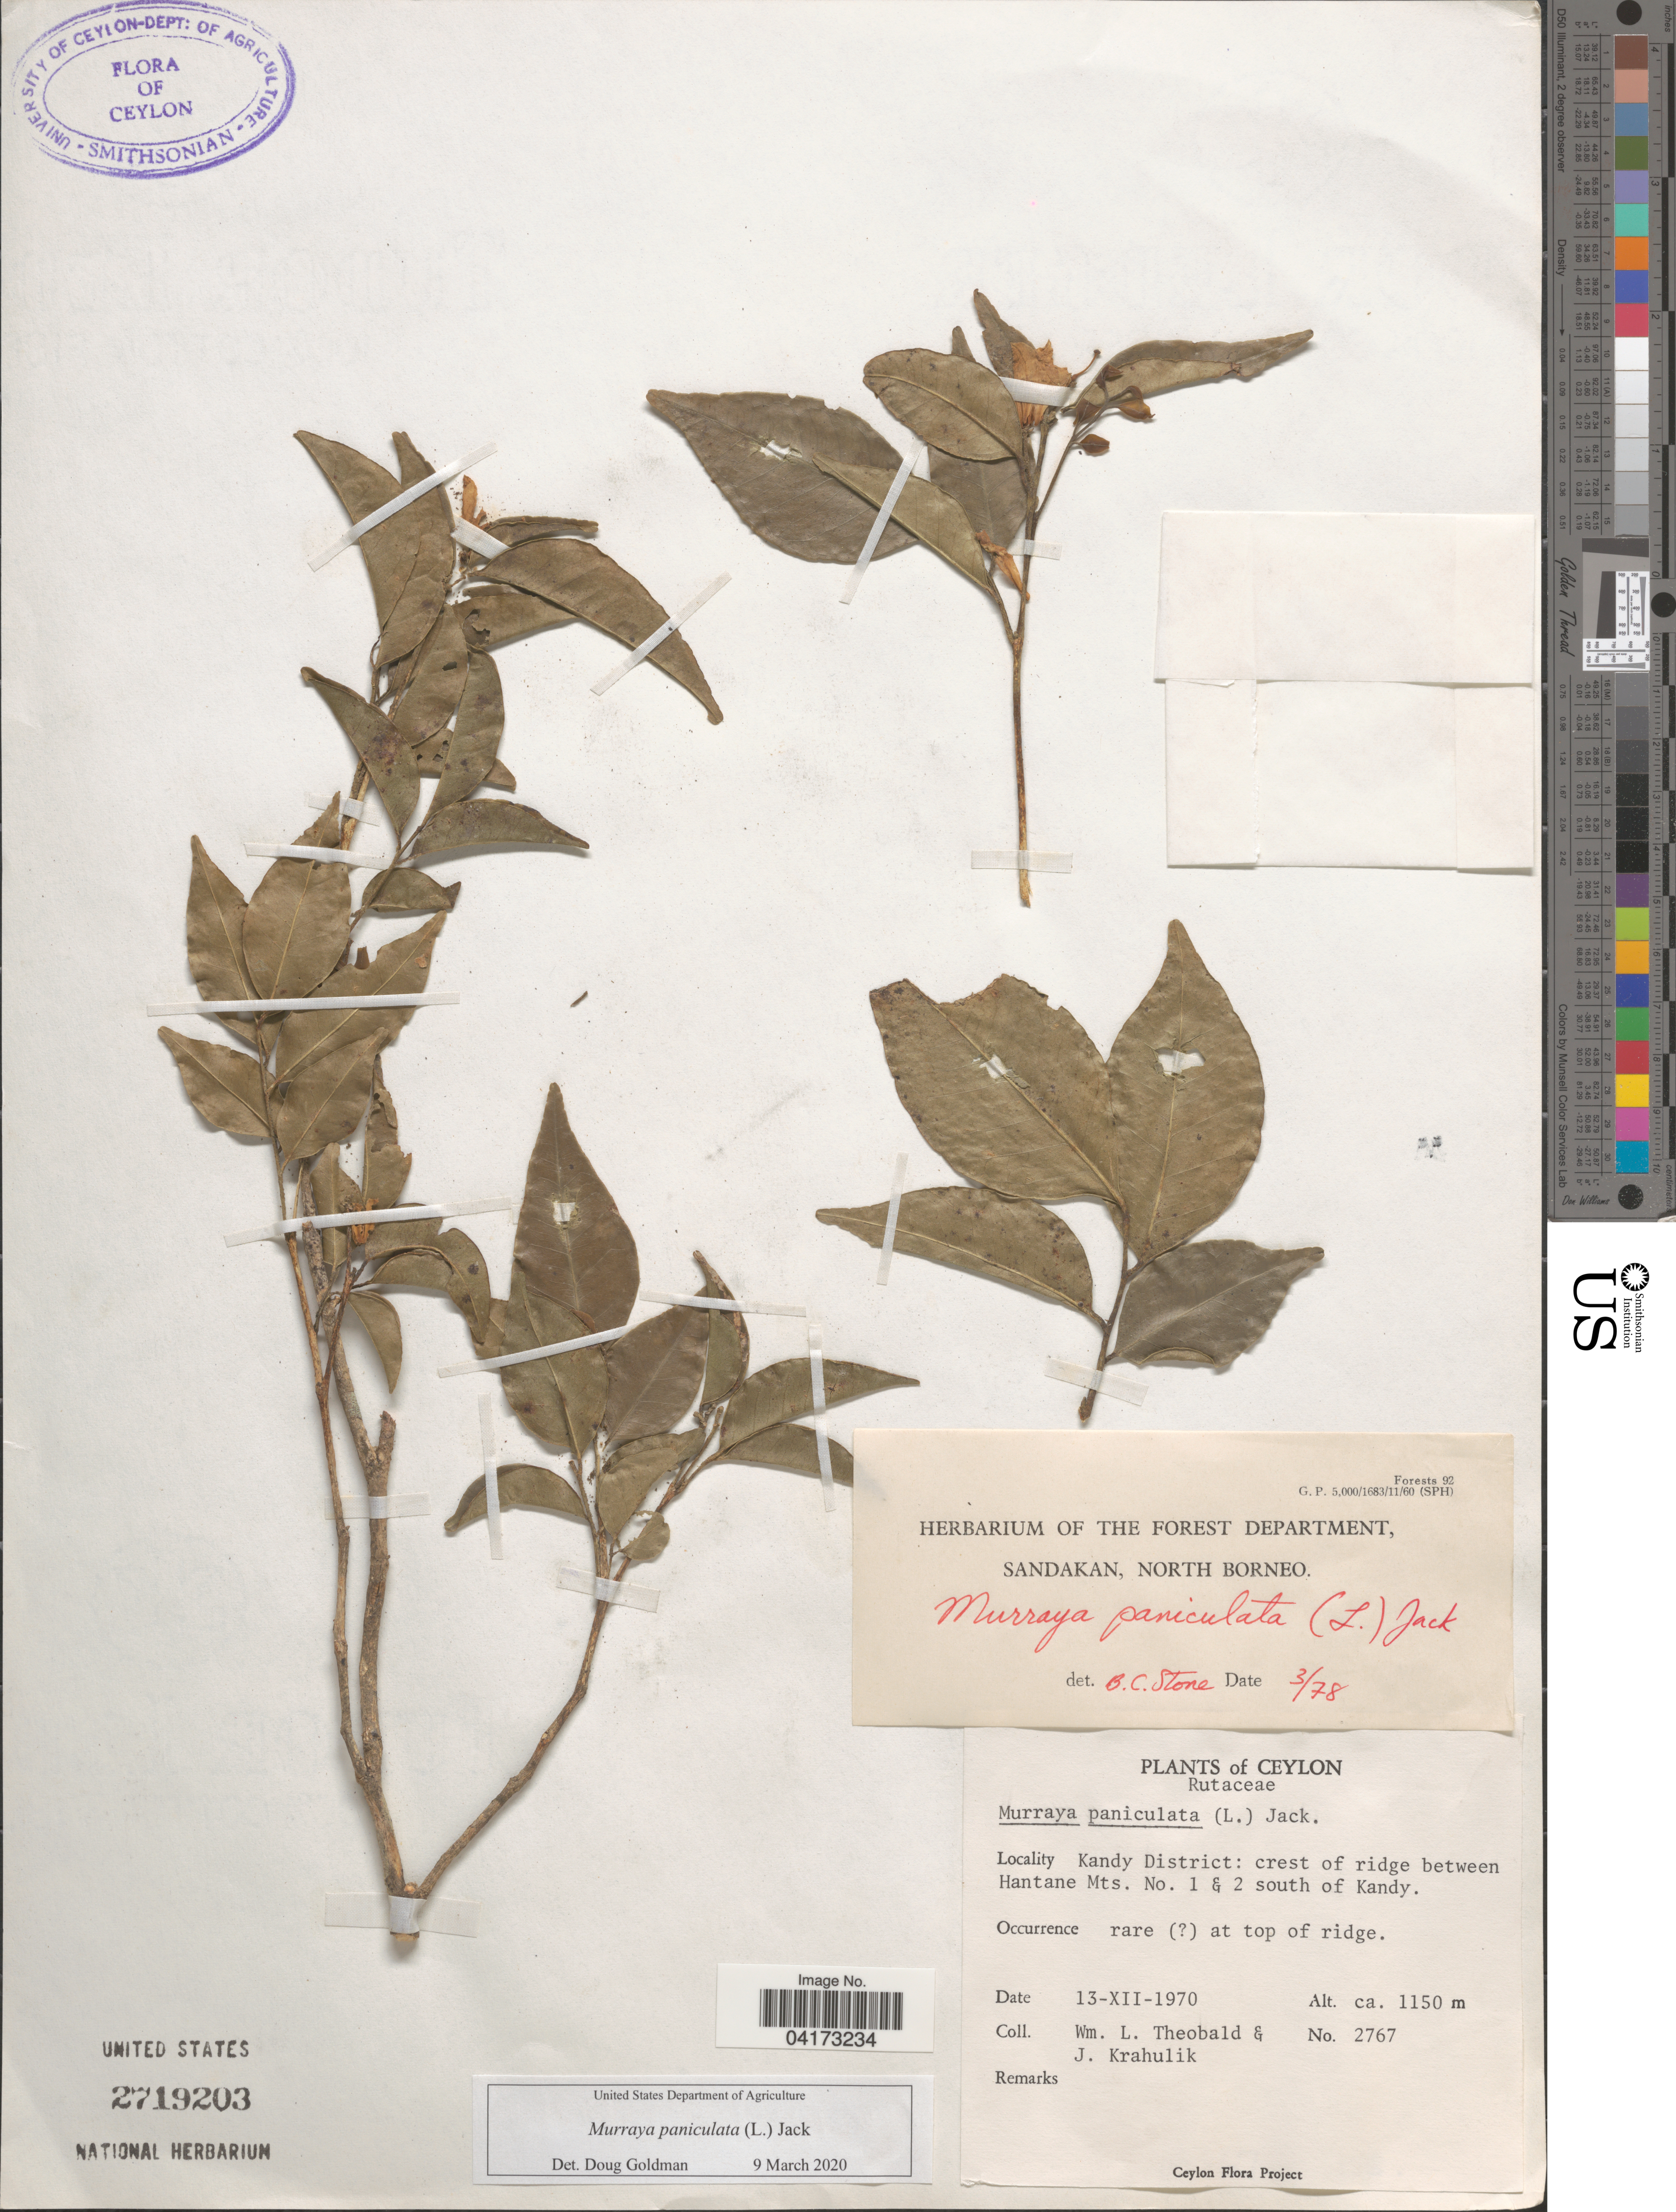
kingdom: Plantae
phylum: Tracheophyta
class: Magnoliopsida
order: Sapindales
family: Rutaceae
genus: Murraya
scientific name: Murraya paniculata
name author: (L.) Jack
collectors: W. L. Theobald & J. Krahulik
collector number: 2767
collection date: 1970-12-13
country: Sri Lanka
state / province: Central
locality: Ceylon. Kandy District: crest of ridge between Hantane Mts. No. 1 & 2 south of Kandy.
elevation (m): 1150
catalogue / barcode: US 2719203